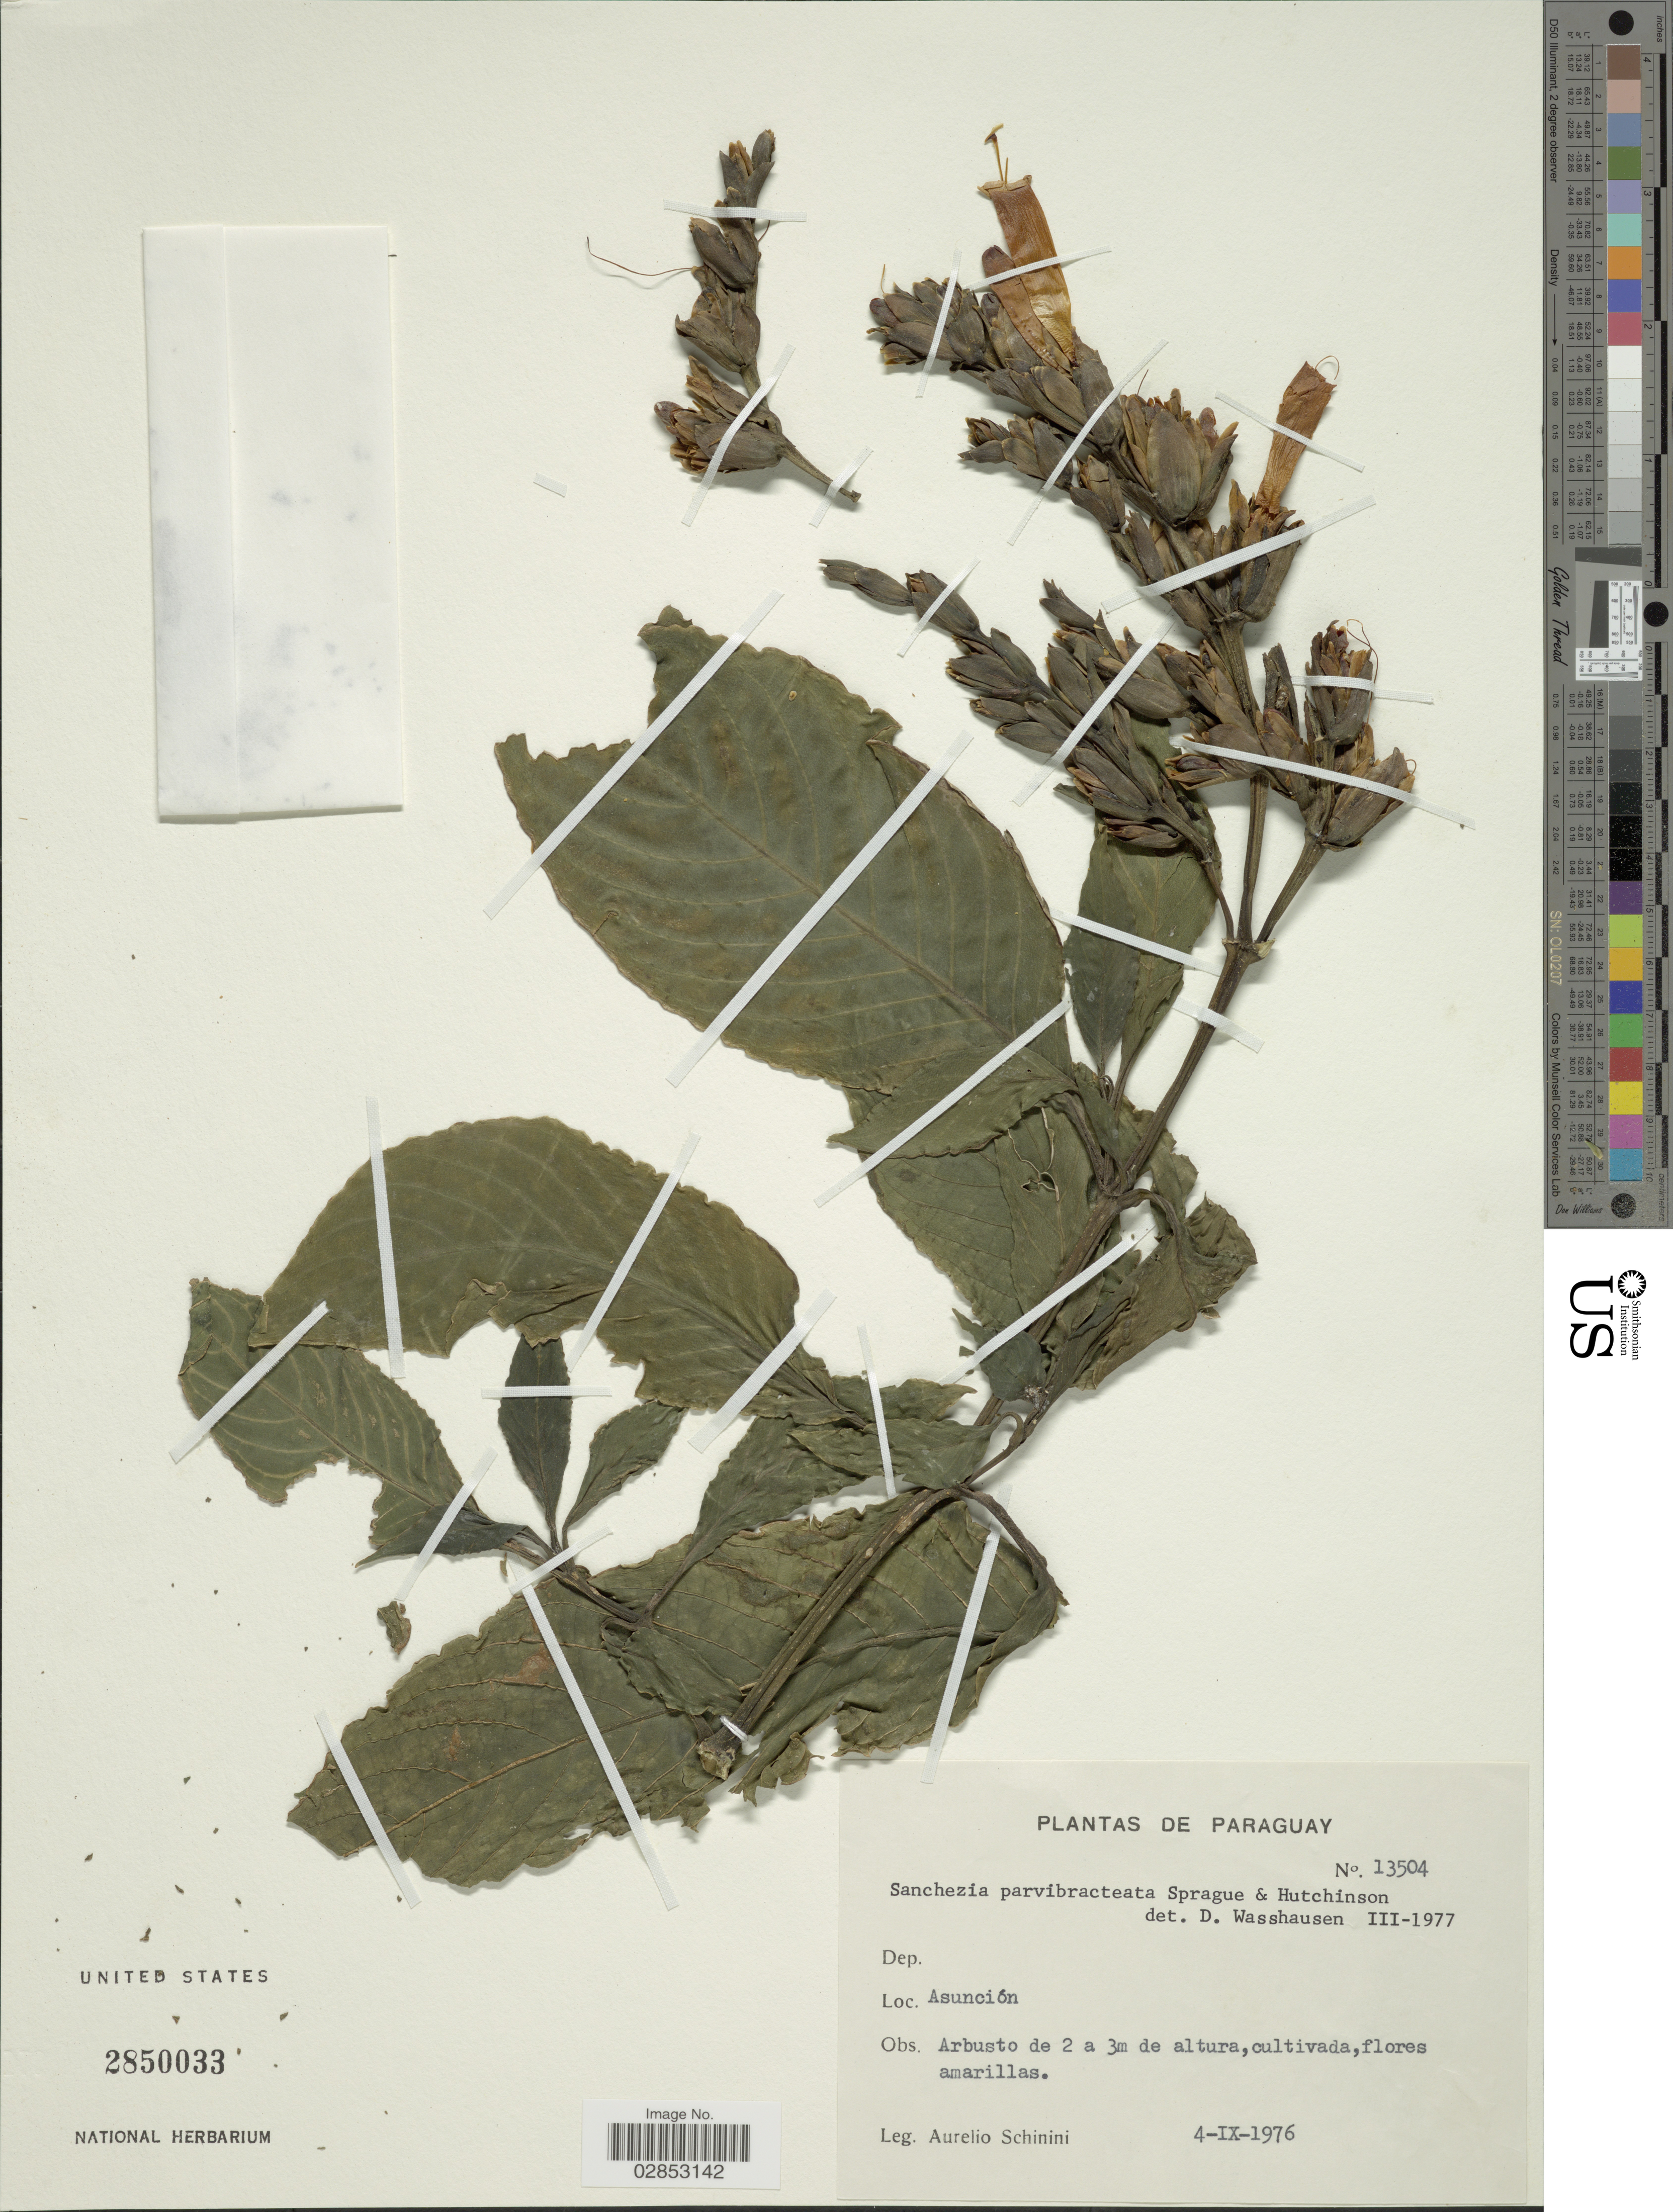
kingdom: Plantae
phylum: Tracheophyta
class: Magnoliopsida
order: Lamiales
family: Acanthaceae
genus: Sanchezia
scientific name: Sanchezia parvibracteata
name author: Sprague & Hutch.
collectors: A. Schinini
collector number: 13504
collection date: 1976-09-04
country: Paraguay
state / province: Asuncion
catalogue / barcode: US 2850033